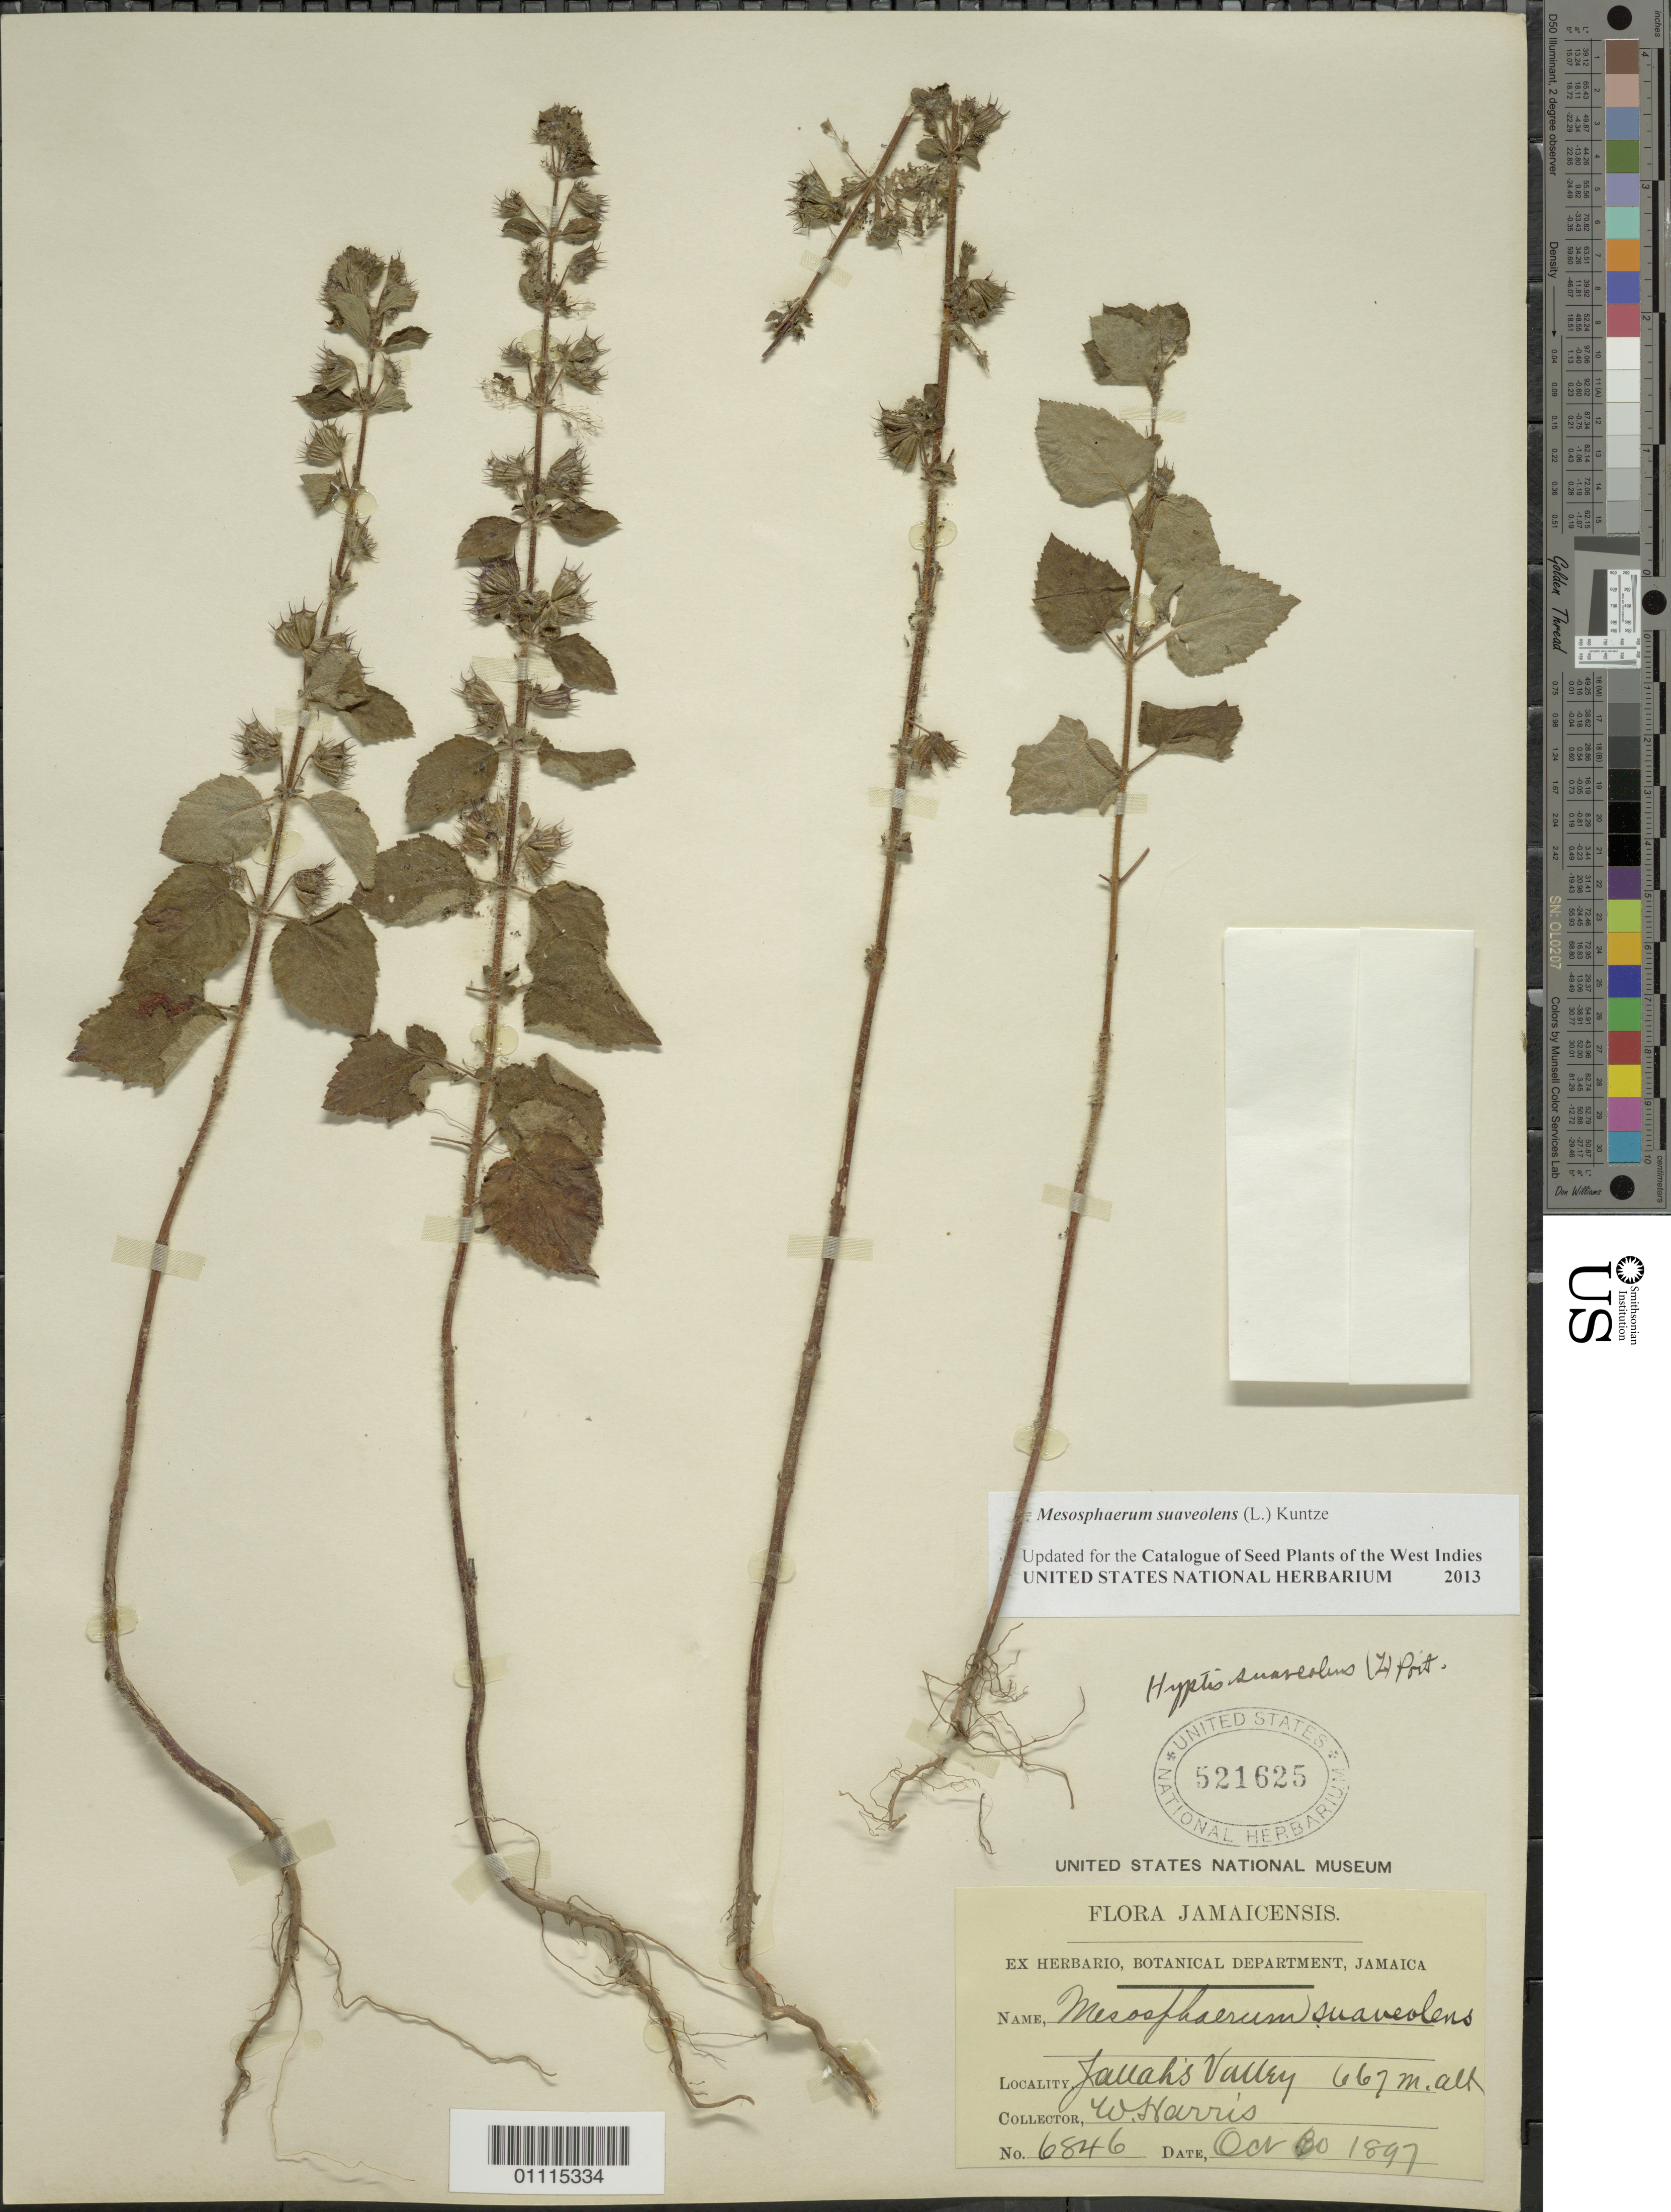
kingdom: Plantae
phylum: Tracheophyta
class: Magnoliopsida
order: Lamiales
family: Lamiaceae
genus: Mesosphaerum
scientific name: Mesosphaerum suaveolens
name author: (L.) Kuntze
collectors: W. Harris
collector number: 6846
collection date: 1897-10-30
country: Jamaica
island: Greater Antilles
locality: Jallah's Valley.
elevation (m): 667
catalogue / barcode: US 521625